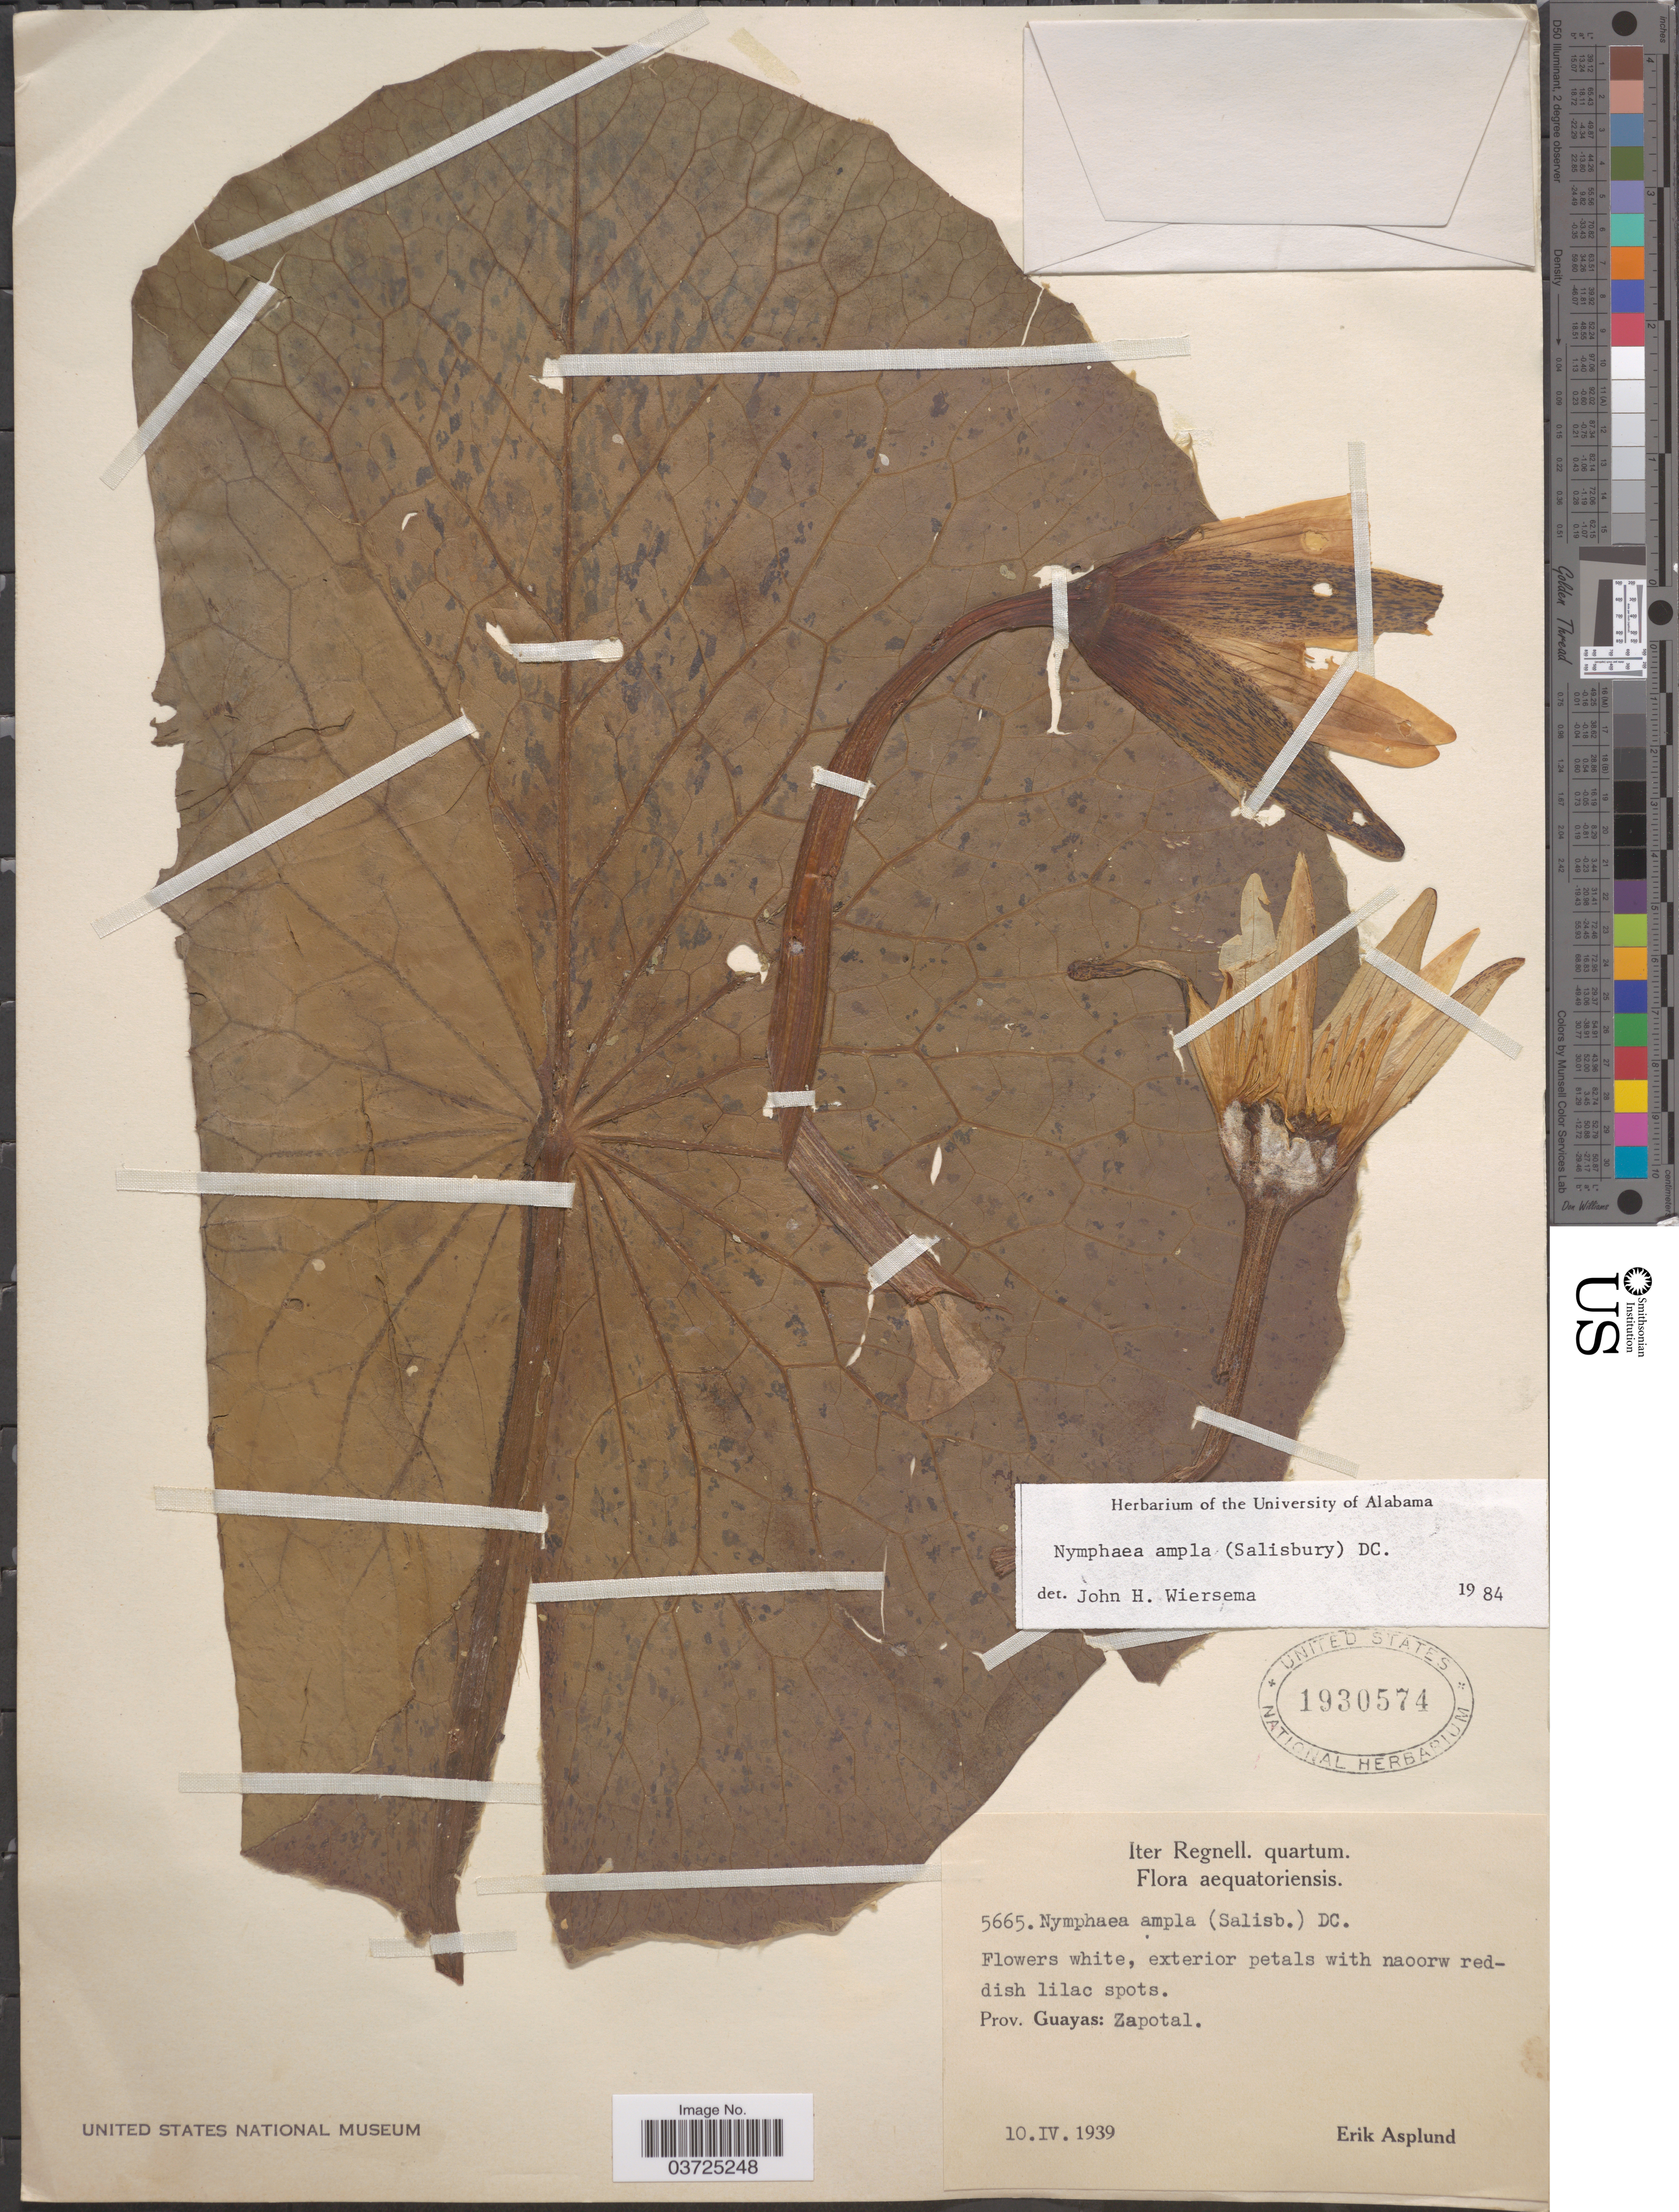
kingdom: Plantae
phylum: Tracheophyta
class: Magnoliopsida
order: Nymphaeales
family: Nymphaeaceae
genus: Nymphaea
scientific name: Nymphaea ampla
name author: (Salisb.) DC.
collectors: E. Asplund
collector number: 5665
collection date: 1939-04-10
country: Ecuador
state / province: Guayas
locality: Zapotal.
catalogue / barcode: US 1930574